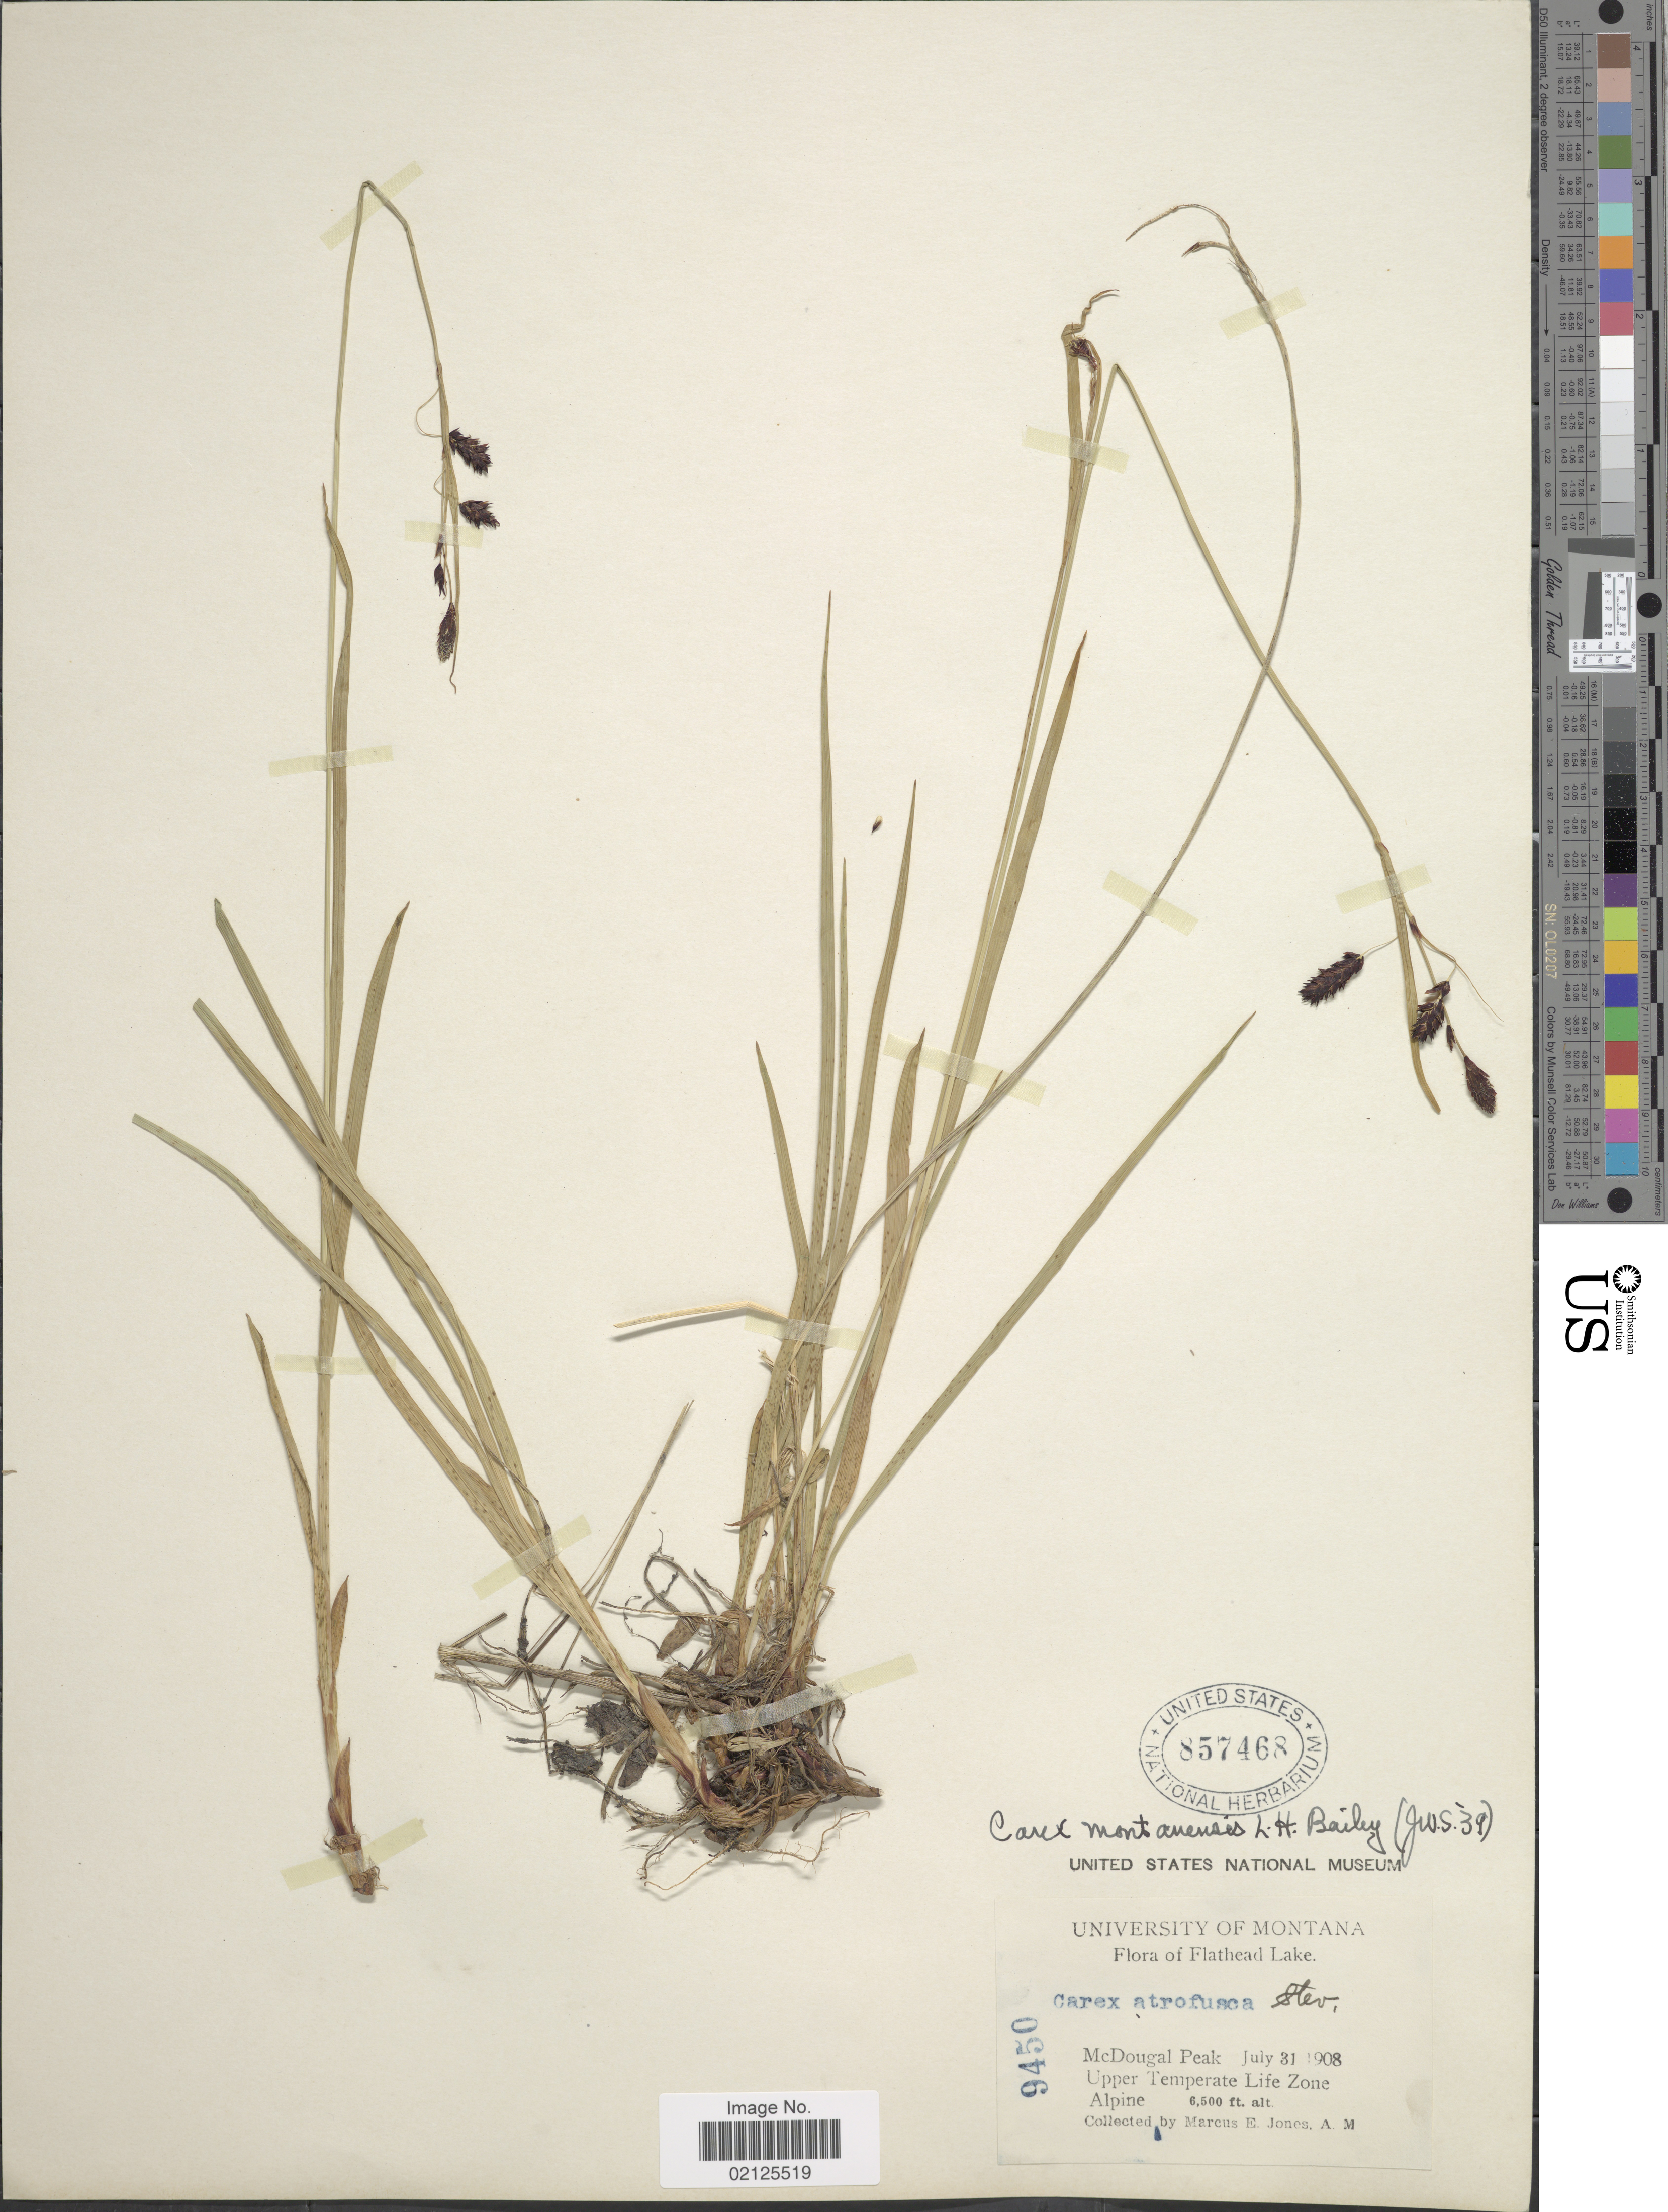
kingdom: Plantae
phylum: Tracheophyta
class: Liliopsida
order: Poales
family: Cyperaceae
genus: Carex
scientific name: Carex podocarpa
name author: R. Br.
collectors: M. E. Jones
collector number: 9450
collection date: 1908-07-31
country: United States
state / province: Montana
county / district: Lake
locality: Flathead Lake, McDougal Peak, Upper Temperate Life Zone, Alpine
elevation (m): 1981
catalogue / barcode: US 857468